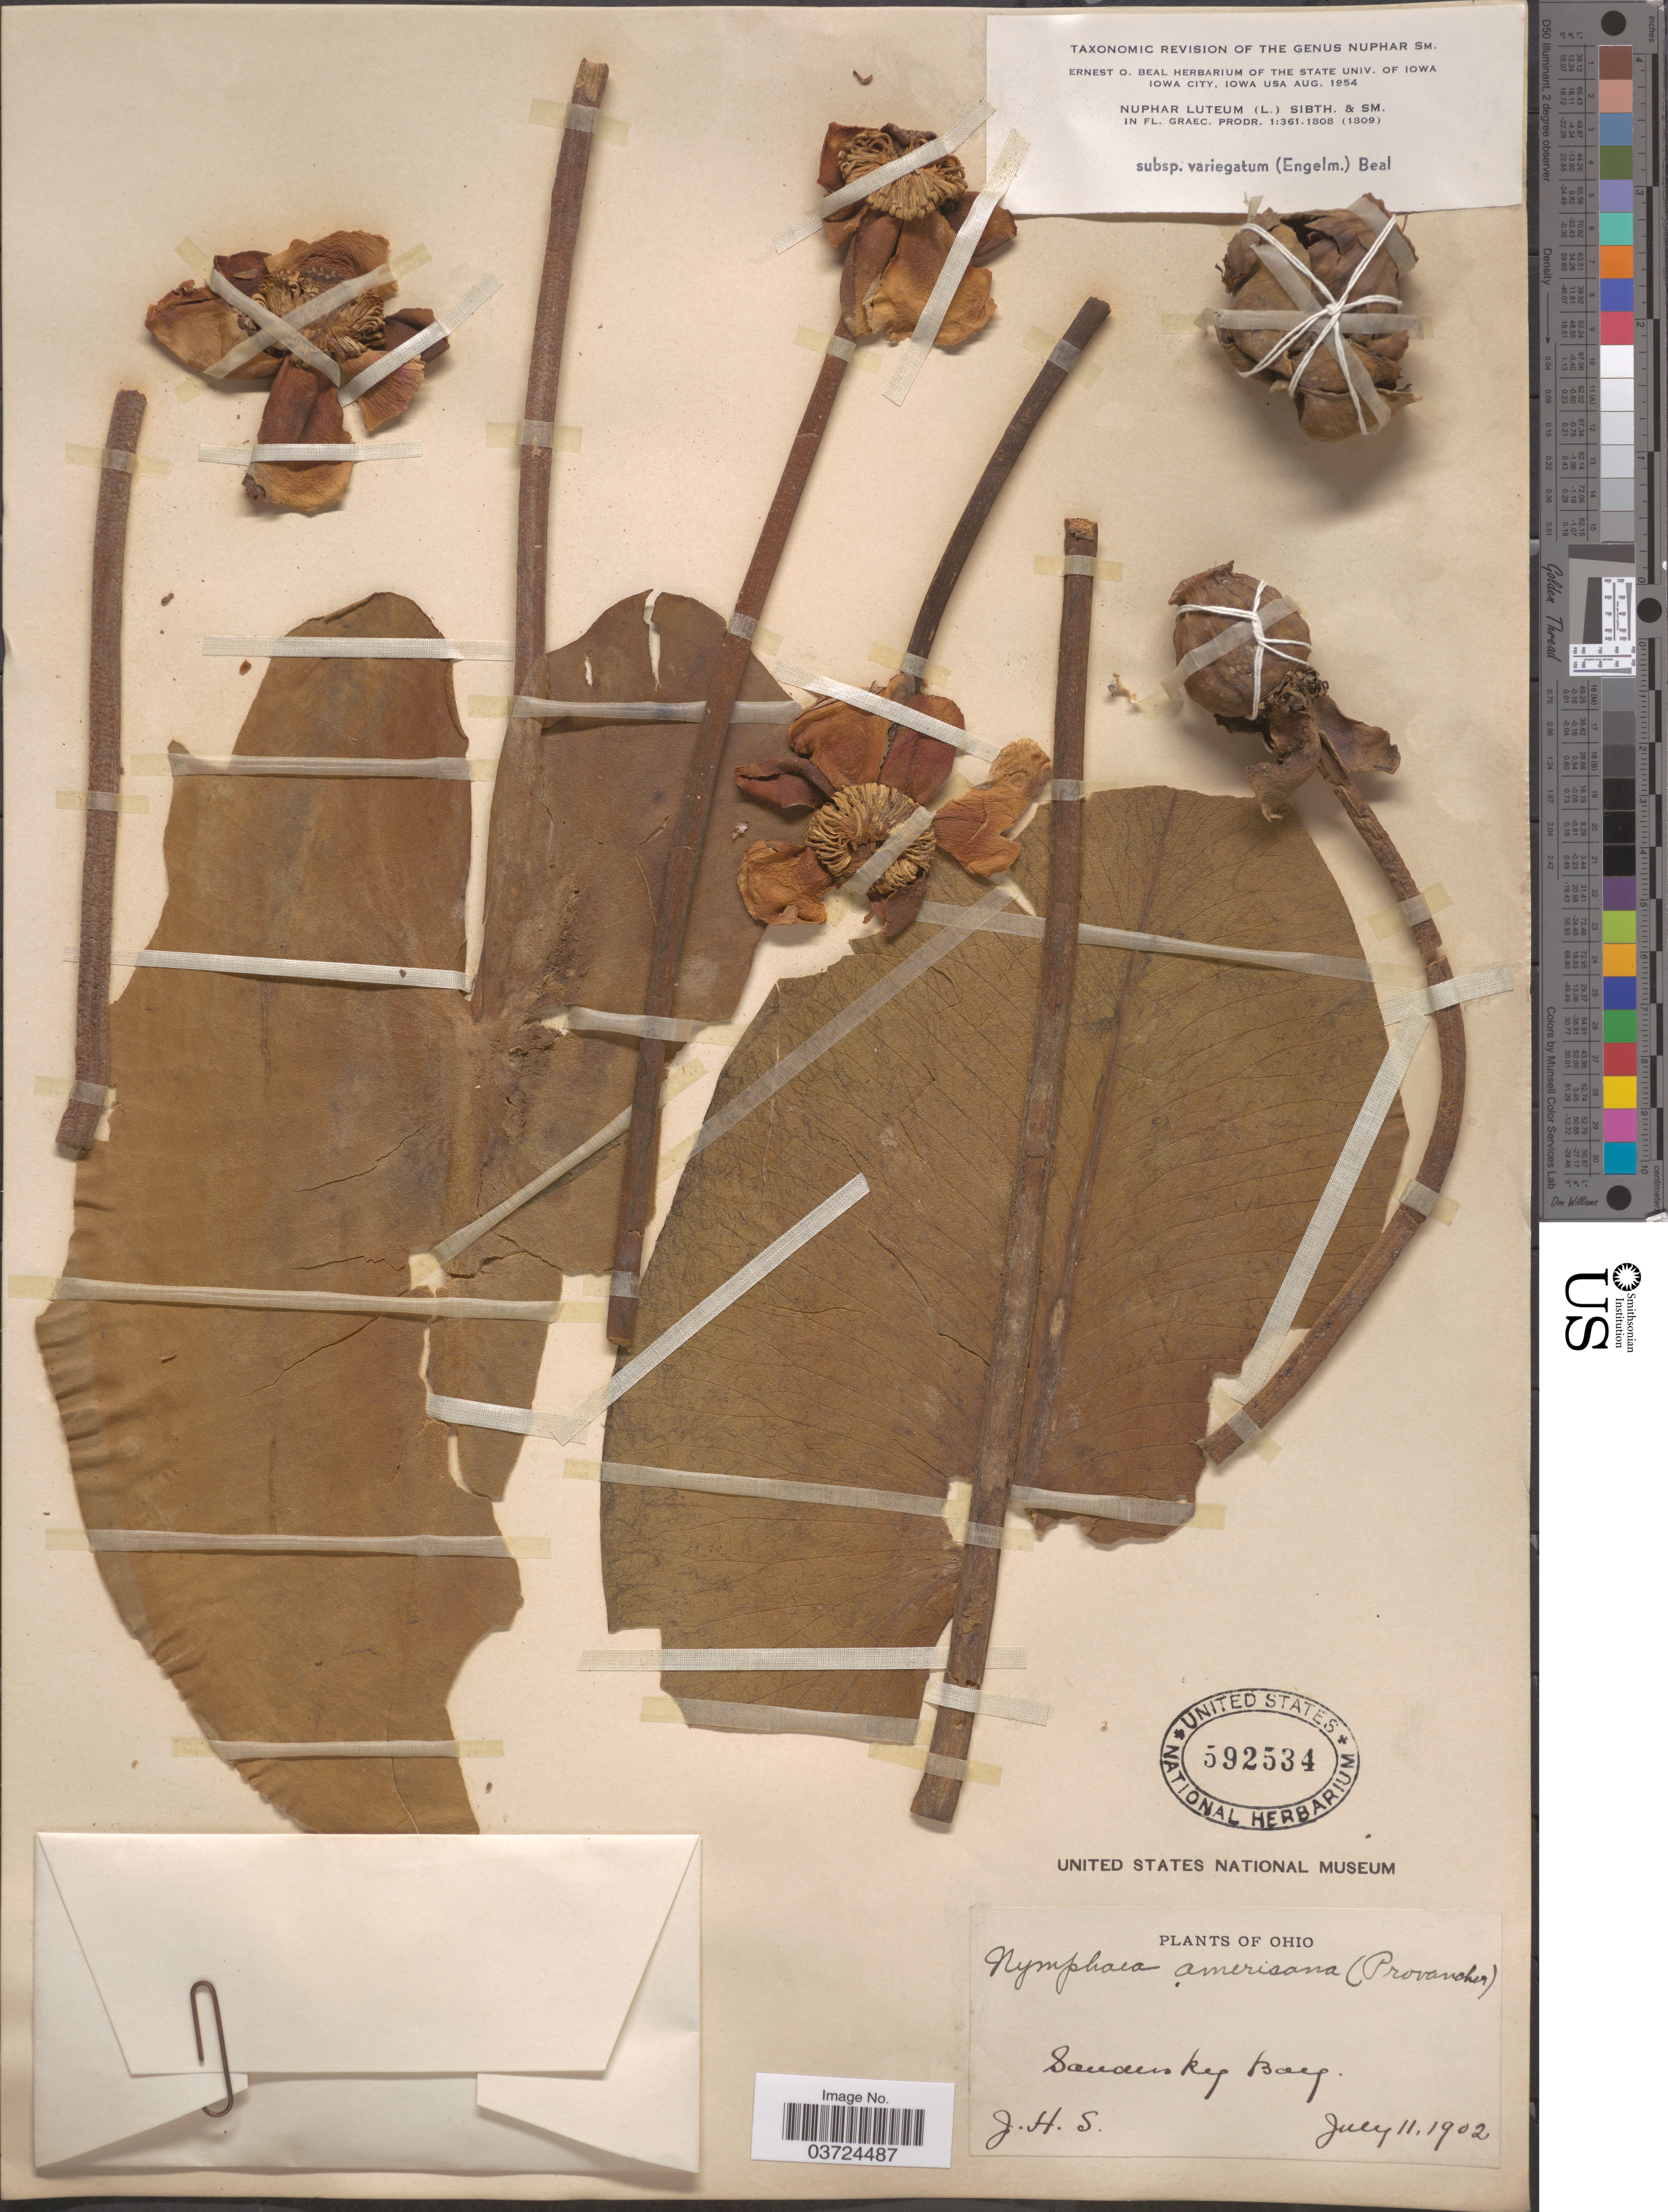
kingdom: Plantae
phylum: Tracheophyta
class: Magnoliopsida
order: Nymphaeales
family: Nymphaeaceae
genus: Nuphar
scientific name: Nuphar lutea subsp. variegata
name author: (Engelm. ex Durand) E.O. Beal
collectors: J. H. S.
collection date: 1902-07-11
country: United States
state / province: Ohio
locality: Sandusky Bay.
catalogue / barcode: US 592534